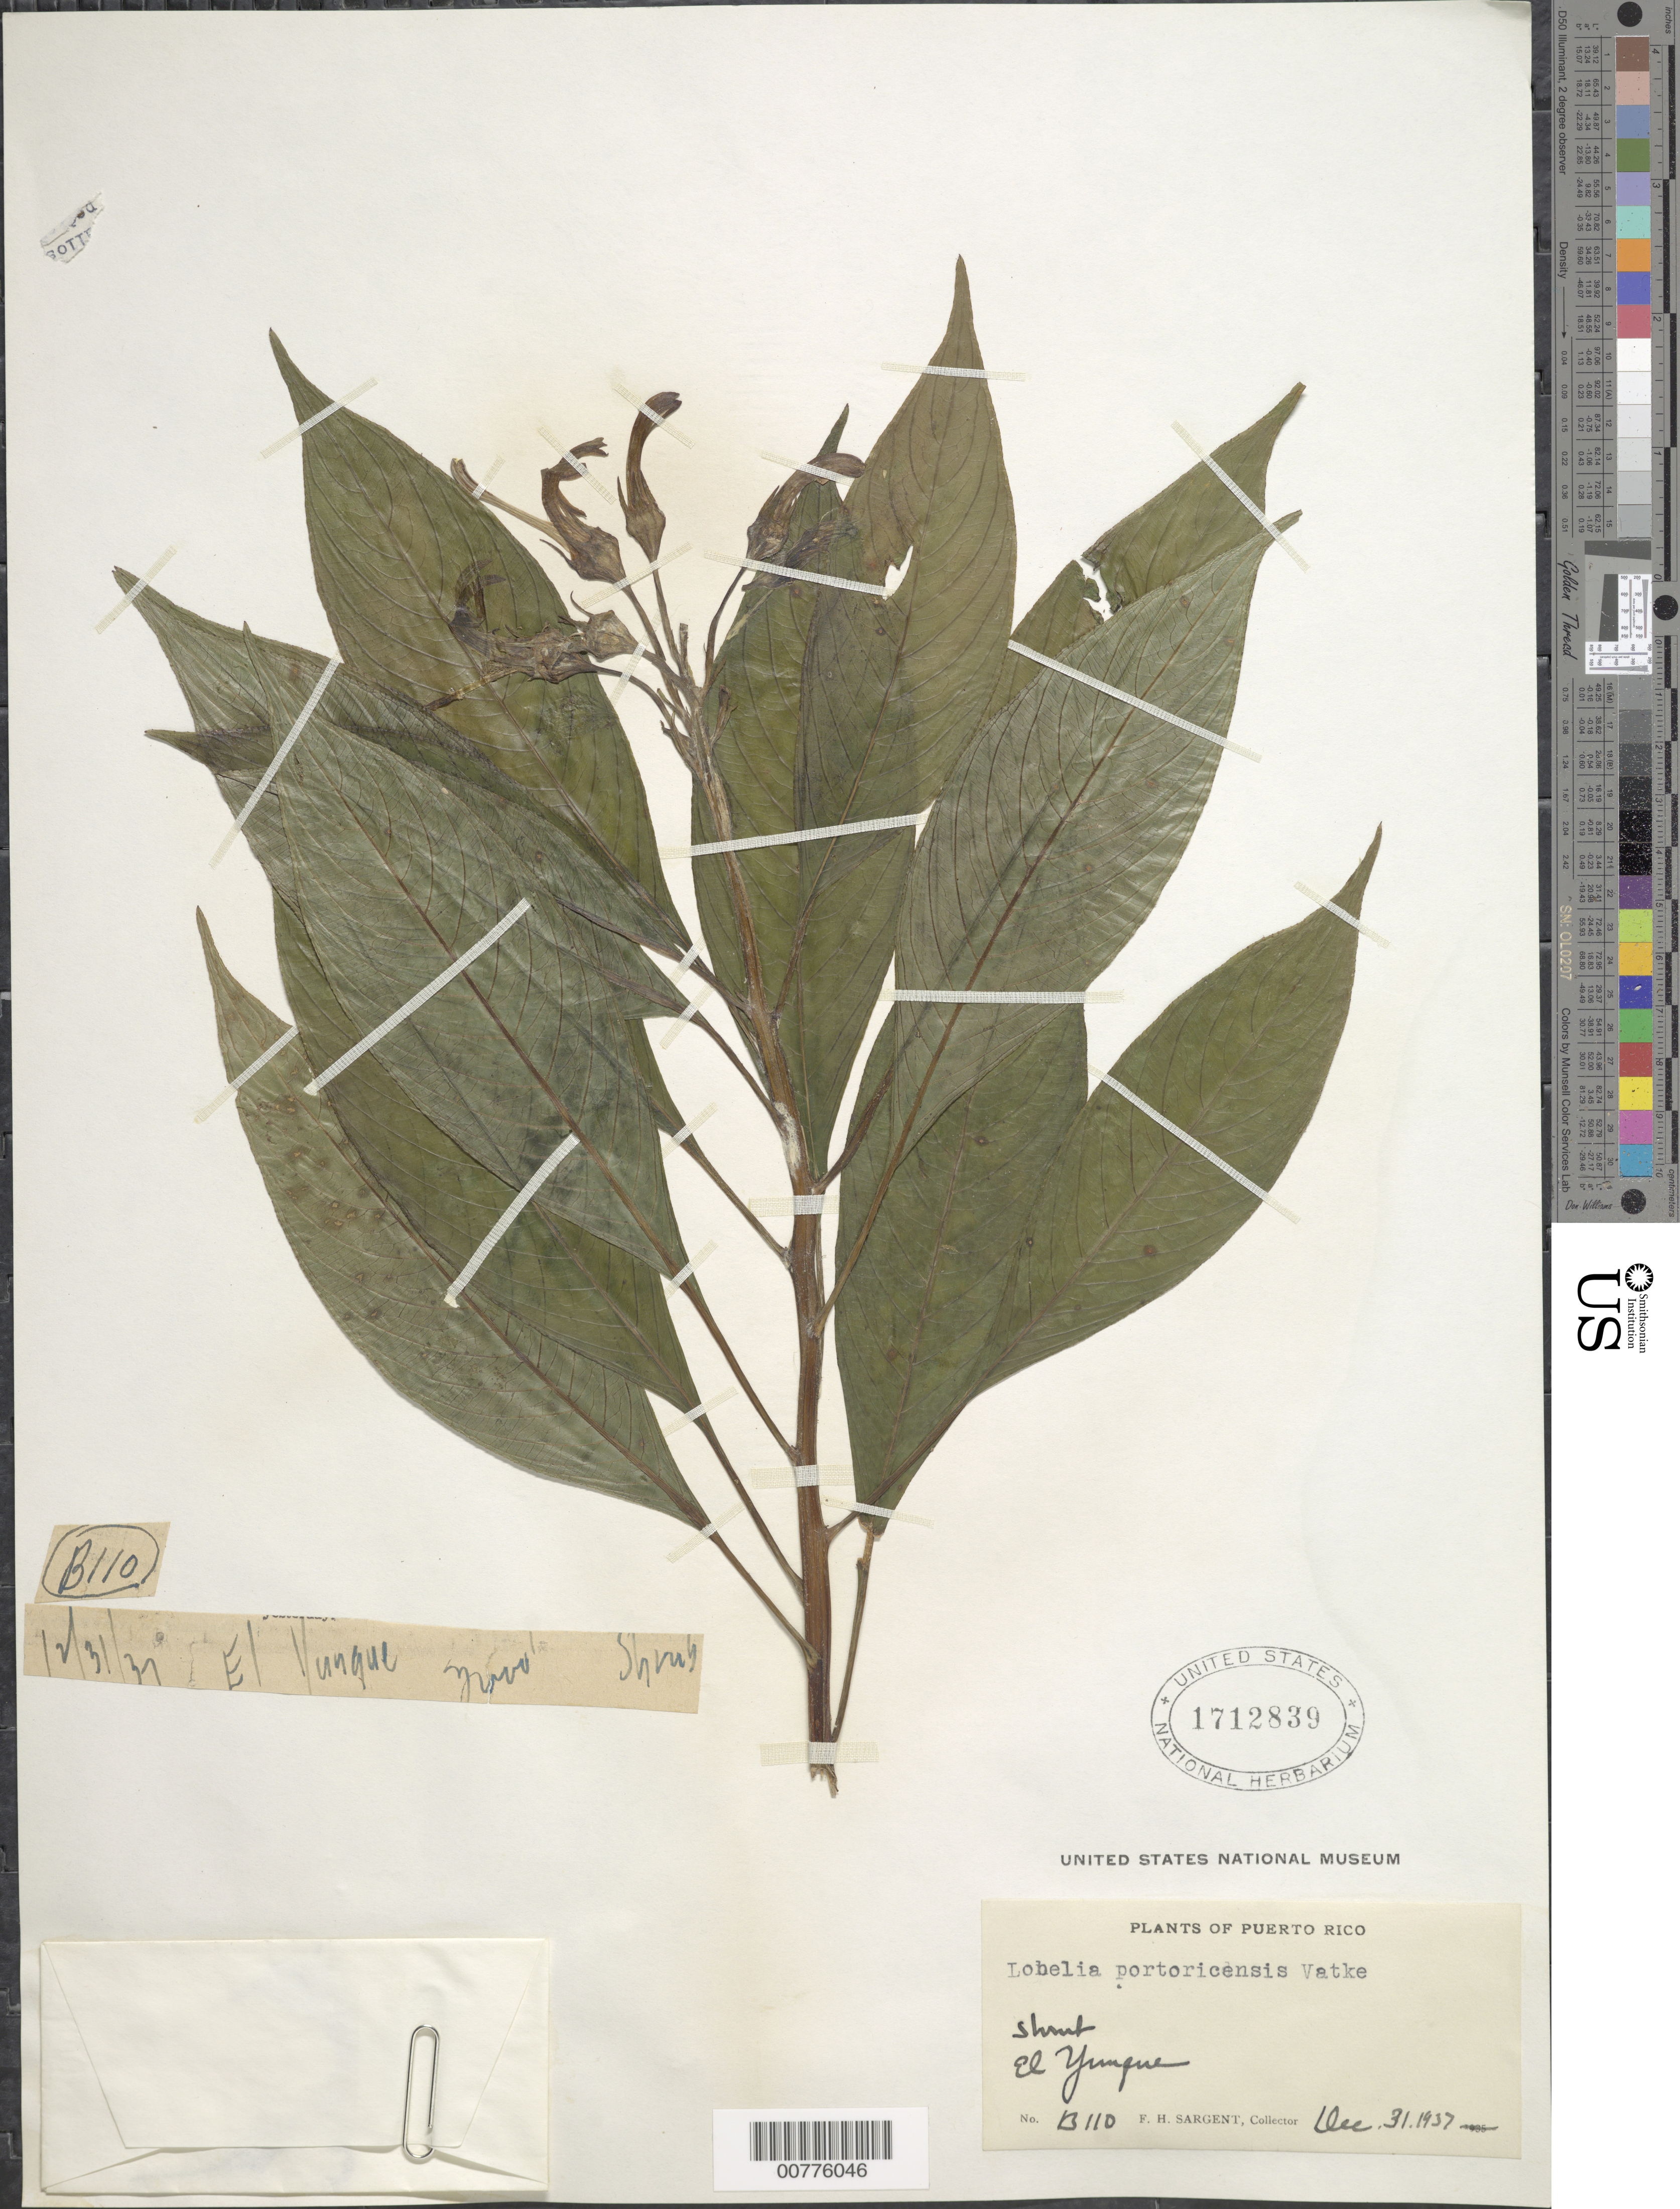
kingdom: Plantae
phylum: Tracheophyta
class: Magnoliopsida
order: Asterales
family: Campanulaceae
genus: Lobelia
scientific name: Lobelia portoricensis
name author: (Vatke) Urb.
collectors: F. H. Sargent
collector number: B110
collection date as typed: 31 Dec 1937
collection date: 1937-12-31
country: Puerto Rico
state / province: Río Grande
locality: El Yunque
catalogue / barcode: US 1712839